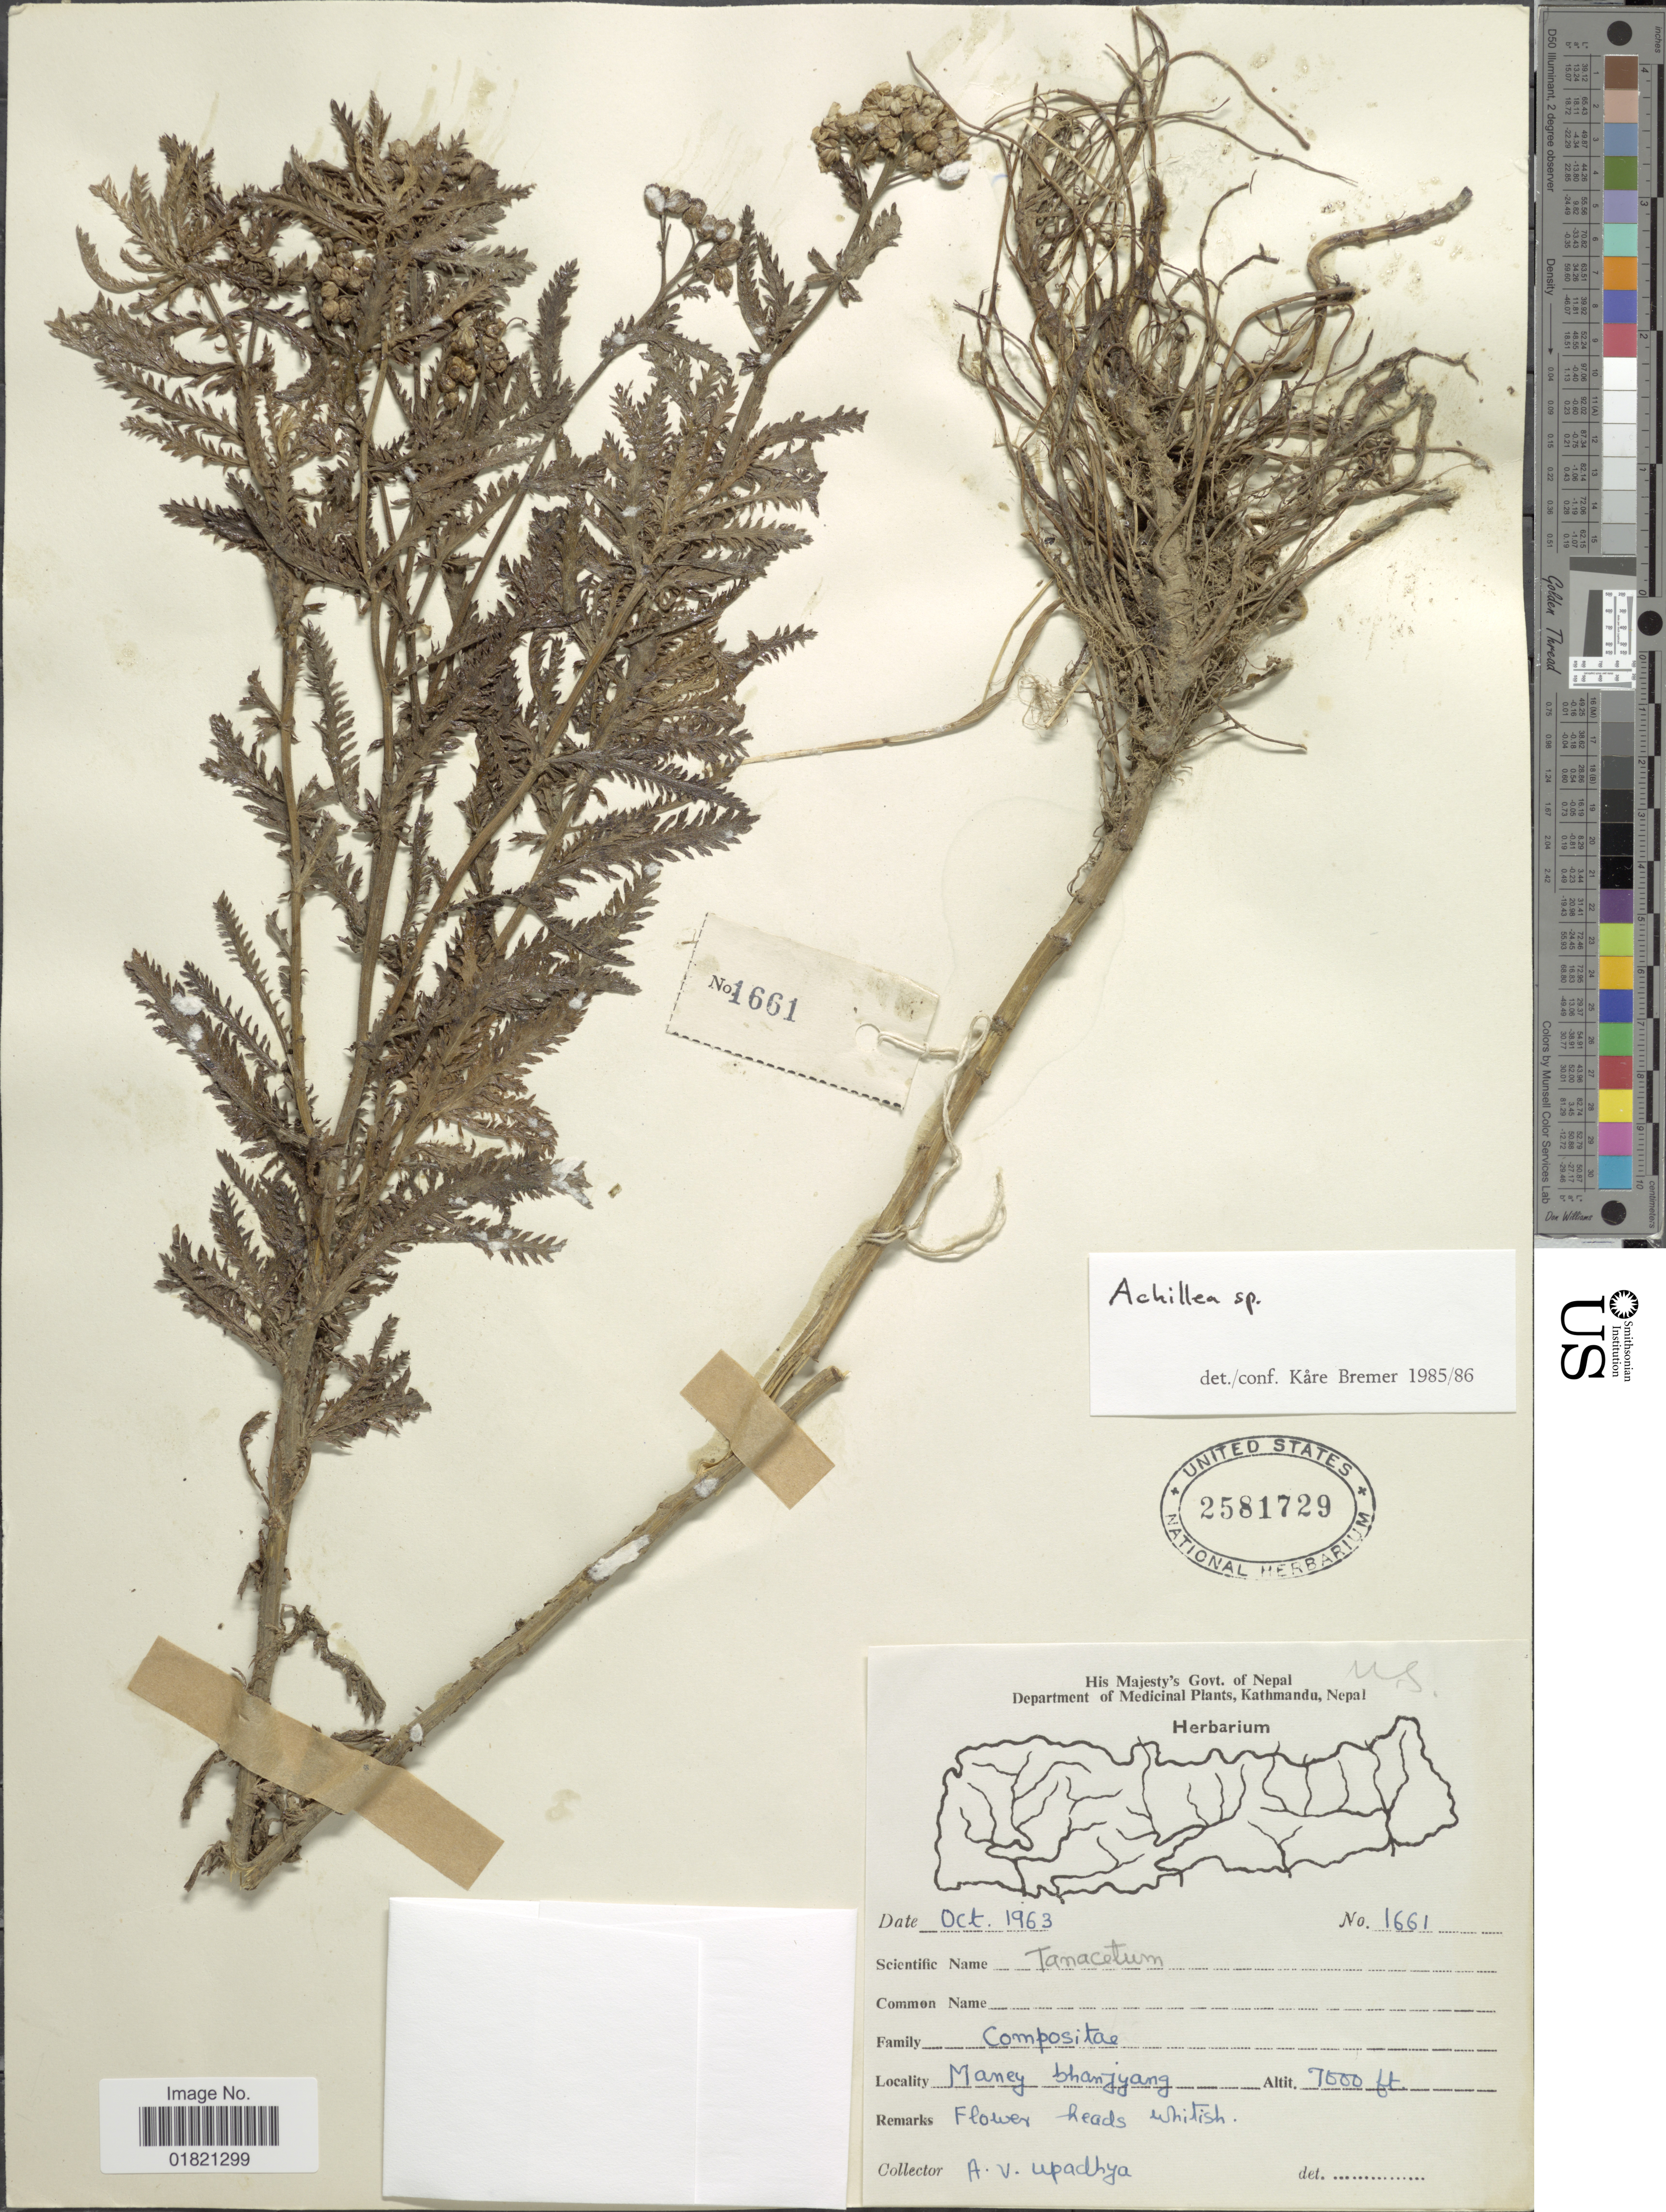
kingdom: Plantae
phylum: Tracheophyta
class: Magnoliopsida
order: Asterales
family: Asteraceae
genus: Achillea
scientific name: Achillea sp.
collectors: A. Upadhya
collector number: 1661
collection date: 1963-10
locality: Maney Bhanjyang [interpreted]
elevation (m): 2134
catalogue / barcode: US 2581729